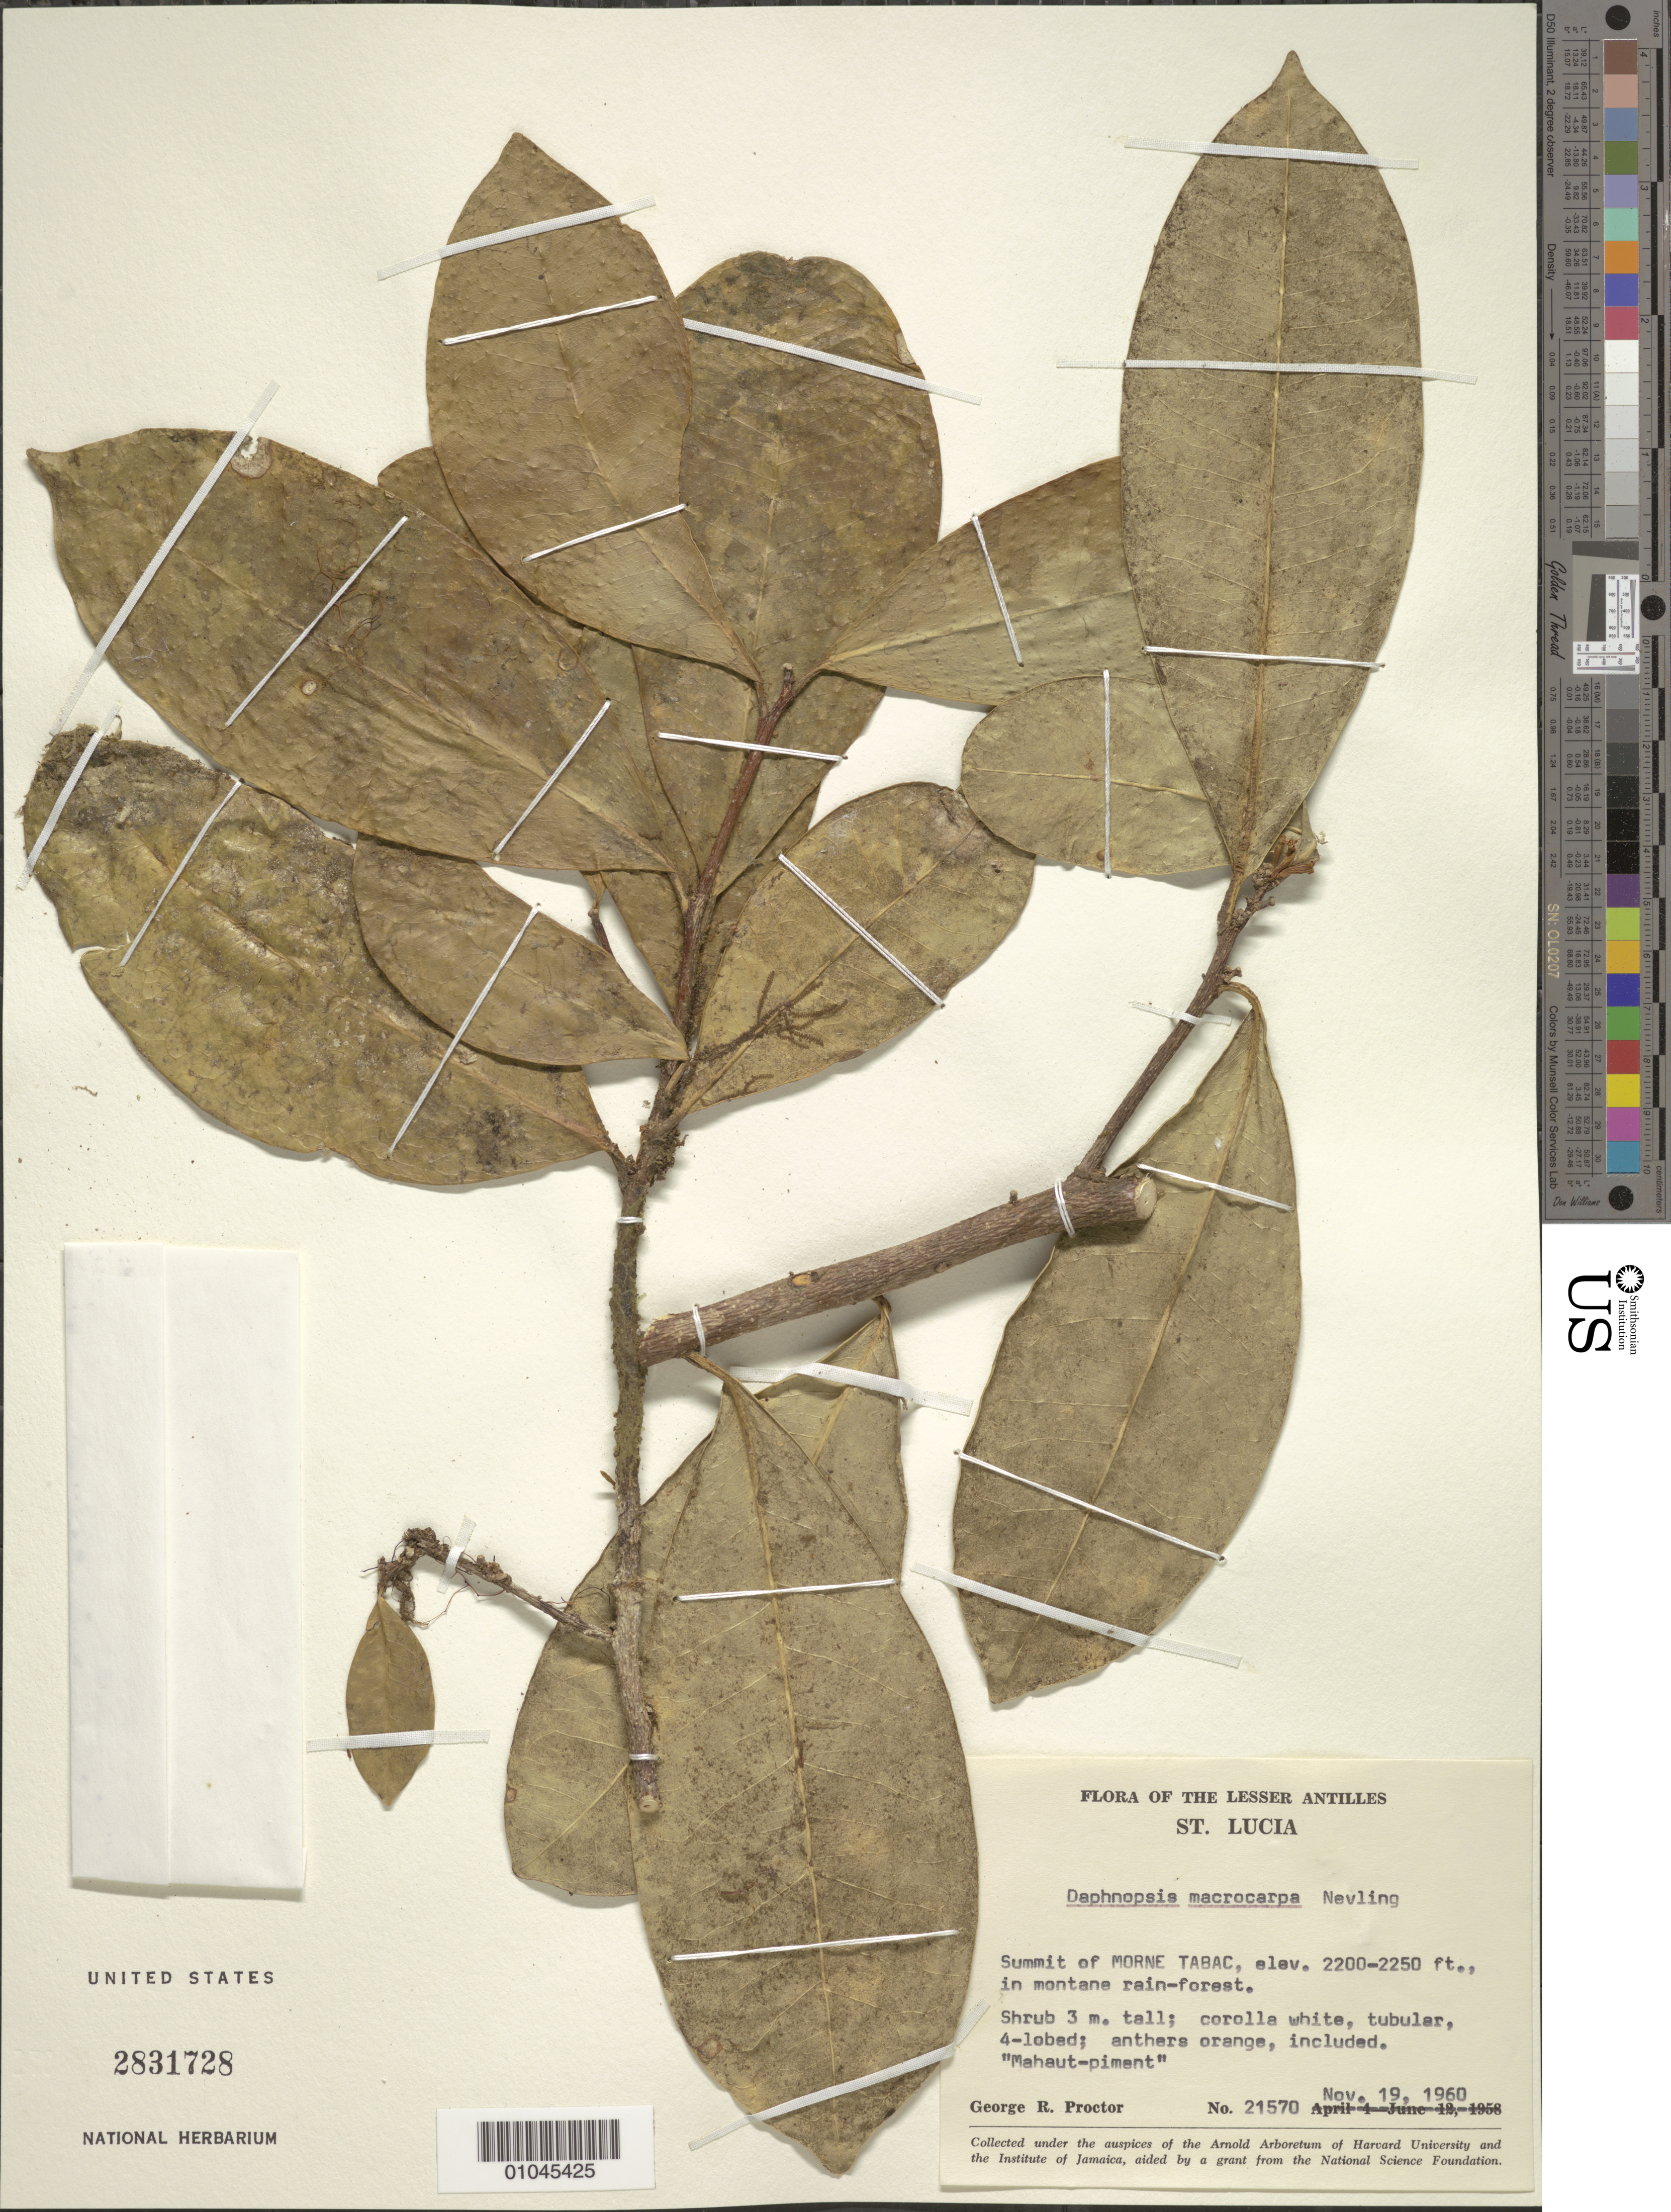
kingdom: Plantae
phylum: Tracheophyta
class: Magnoliopsida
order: Malvales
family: Thymelaeaceae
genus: Daphnopsis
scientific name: Daphnopsis macrocarpa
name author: Nevling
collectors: G. R. Proctor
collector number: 21570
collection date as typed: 19 Nov 1960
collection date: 1960-11-19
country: St. Lucia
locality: Summit of MORNE TABAC, in montane rain-forest.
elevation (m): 671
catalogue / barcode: US 2831728